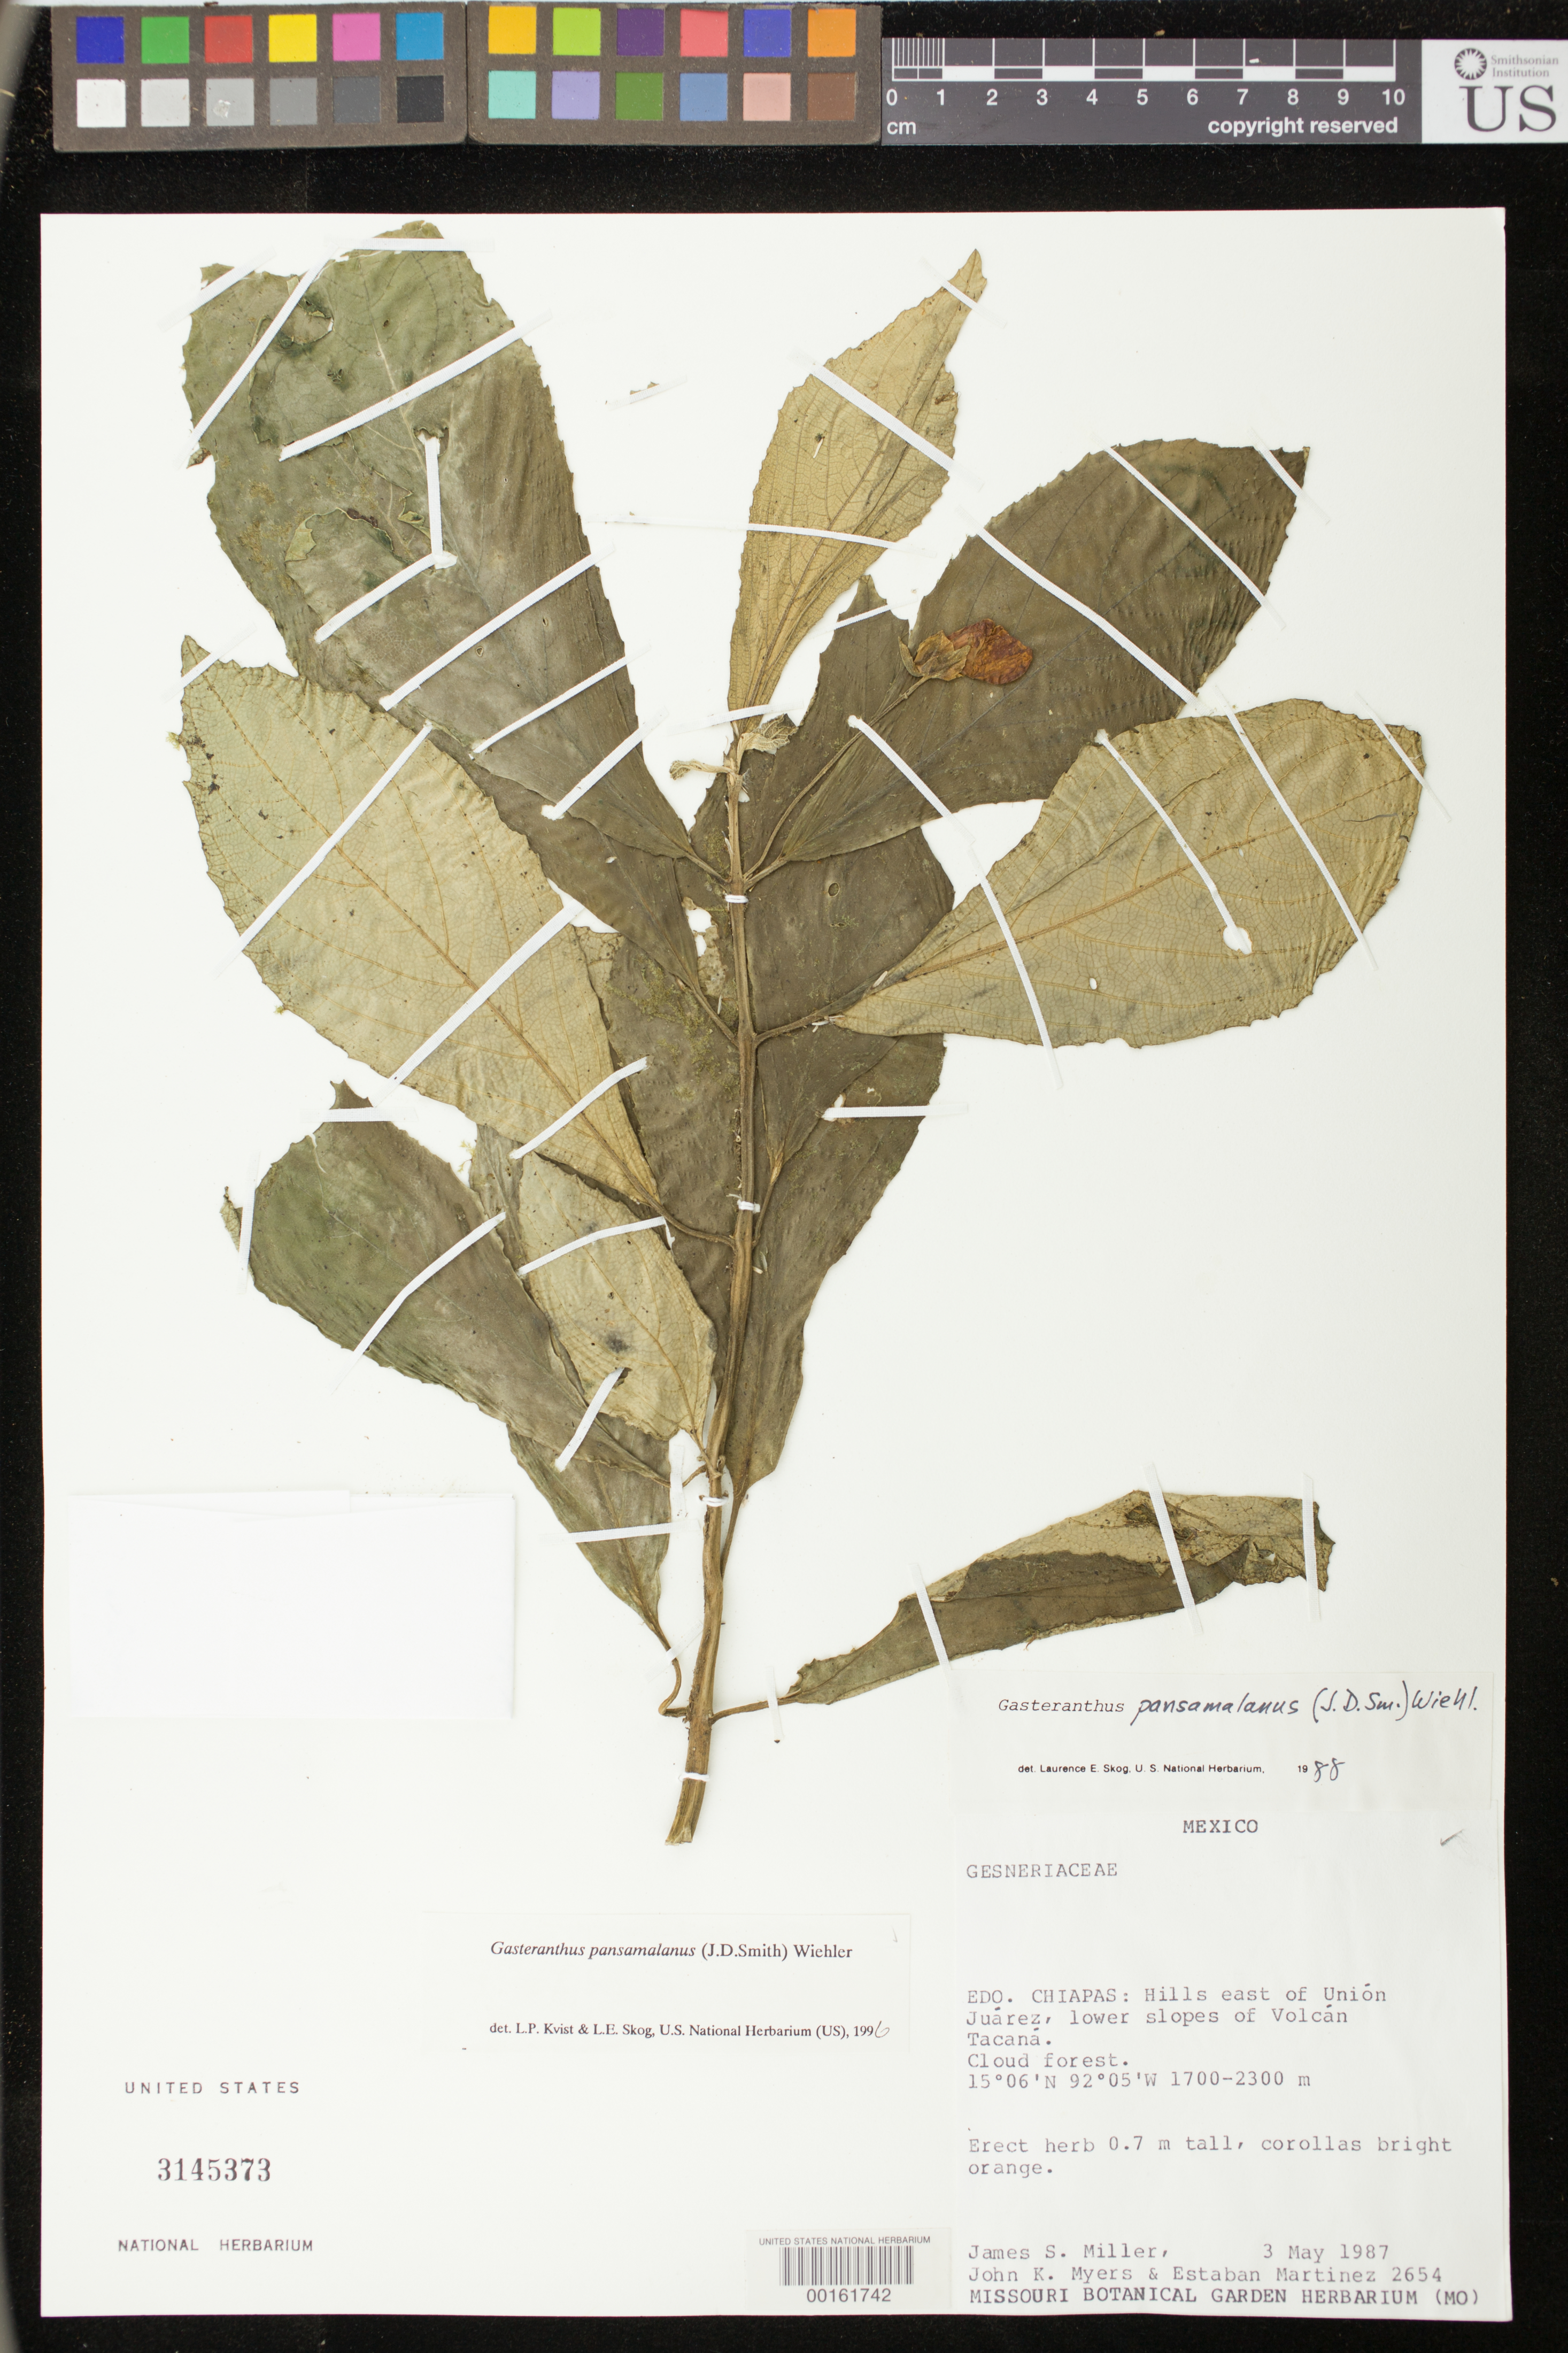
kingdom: Plantae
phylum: Tracheophyta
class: Magnoliopsida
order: Lamiales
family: Gesneriaceae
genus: Gasteranthus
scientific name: Gasteranthus pansamalanus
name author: (Donn. Sm.) Wiehler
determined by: Skog, Laurence E.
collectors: J. S. Miller, J. Myers & E. Martínez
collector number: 2654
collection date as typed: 03 May 1987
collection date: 1987-05-03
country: Mexico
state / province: Chiapas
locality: Hills E of Unión Juárez, lower slopes of Volcán Tacaná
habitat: Cloud forest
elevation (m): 1700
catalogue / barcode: US 3145373